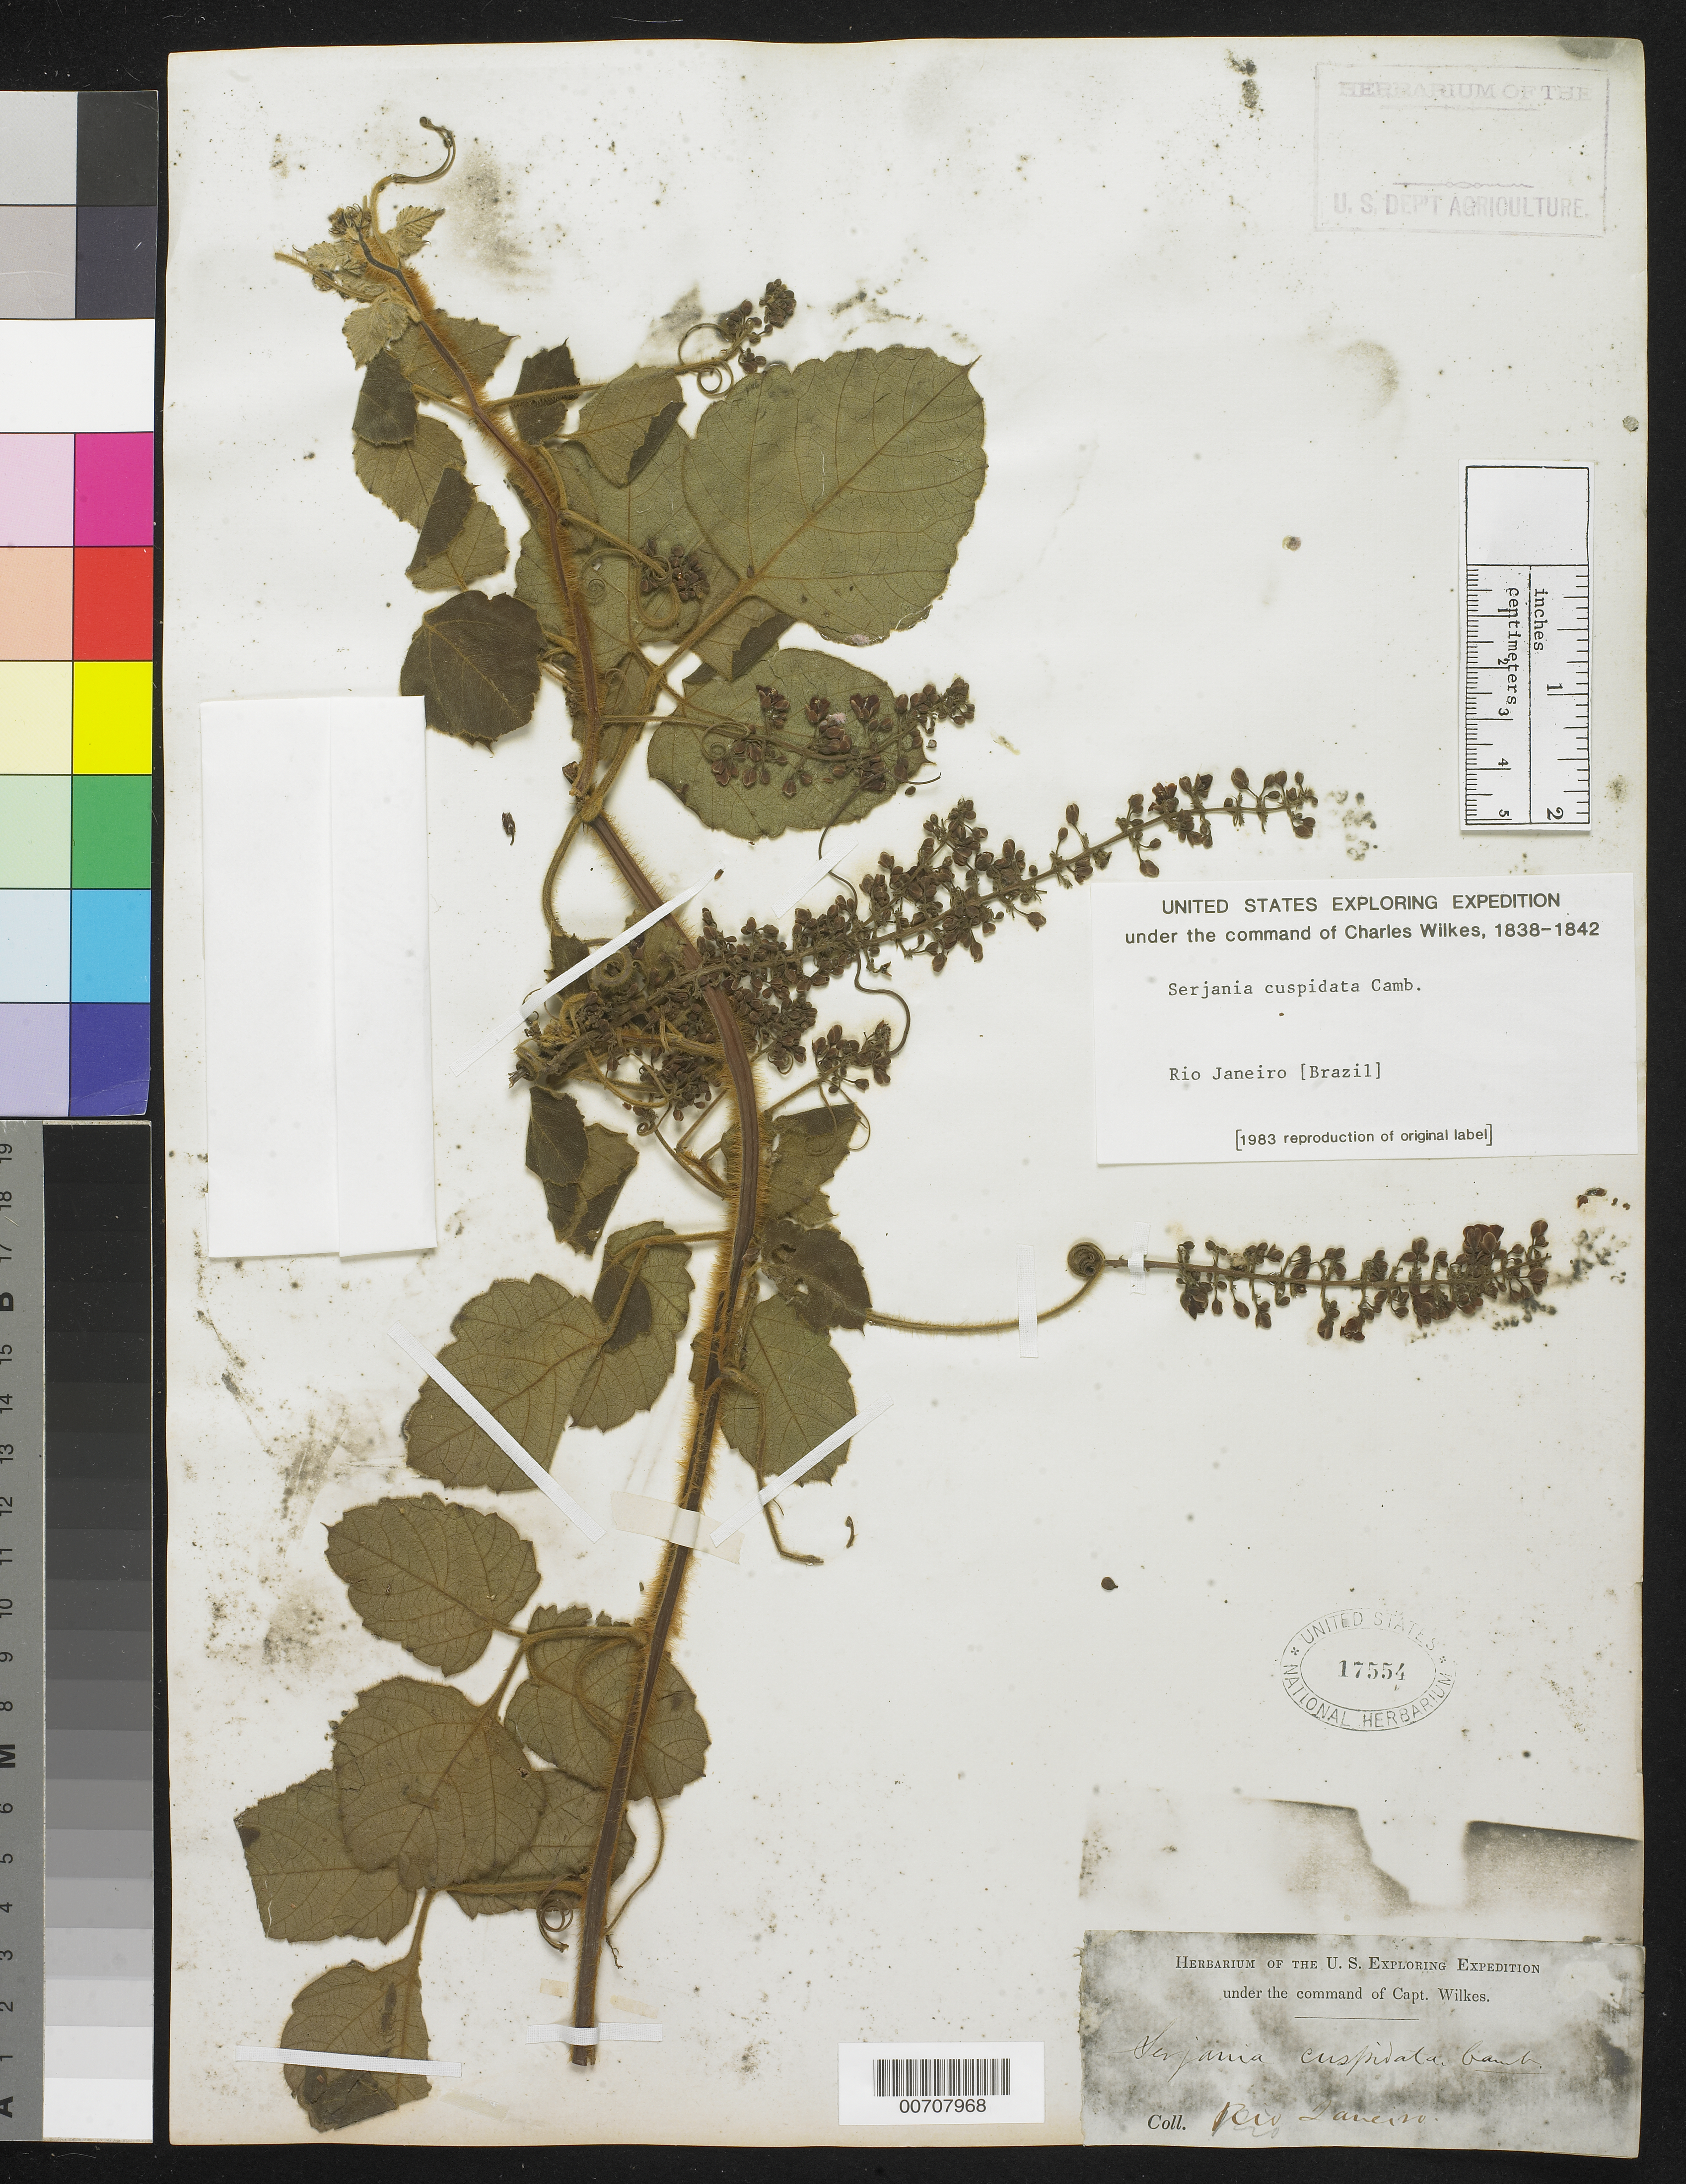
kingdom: Plantae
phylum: Tracheophyta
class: Magnoliopsida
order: Sapindales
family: Sapindaceae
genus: Serjania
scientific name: Serjania cuspidata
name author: Cambess.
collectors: Wilkes Explor. Exped.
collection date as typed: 1838 to -- --- 1842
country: Brazil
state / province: Rio de Janeiro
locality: Rio de Janeiro.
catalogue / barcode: US 17554